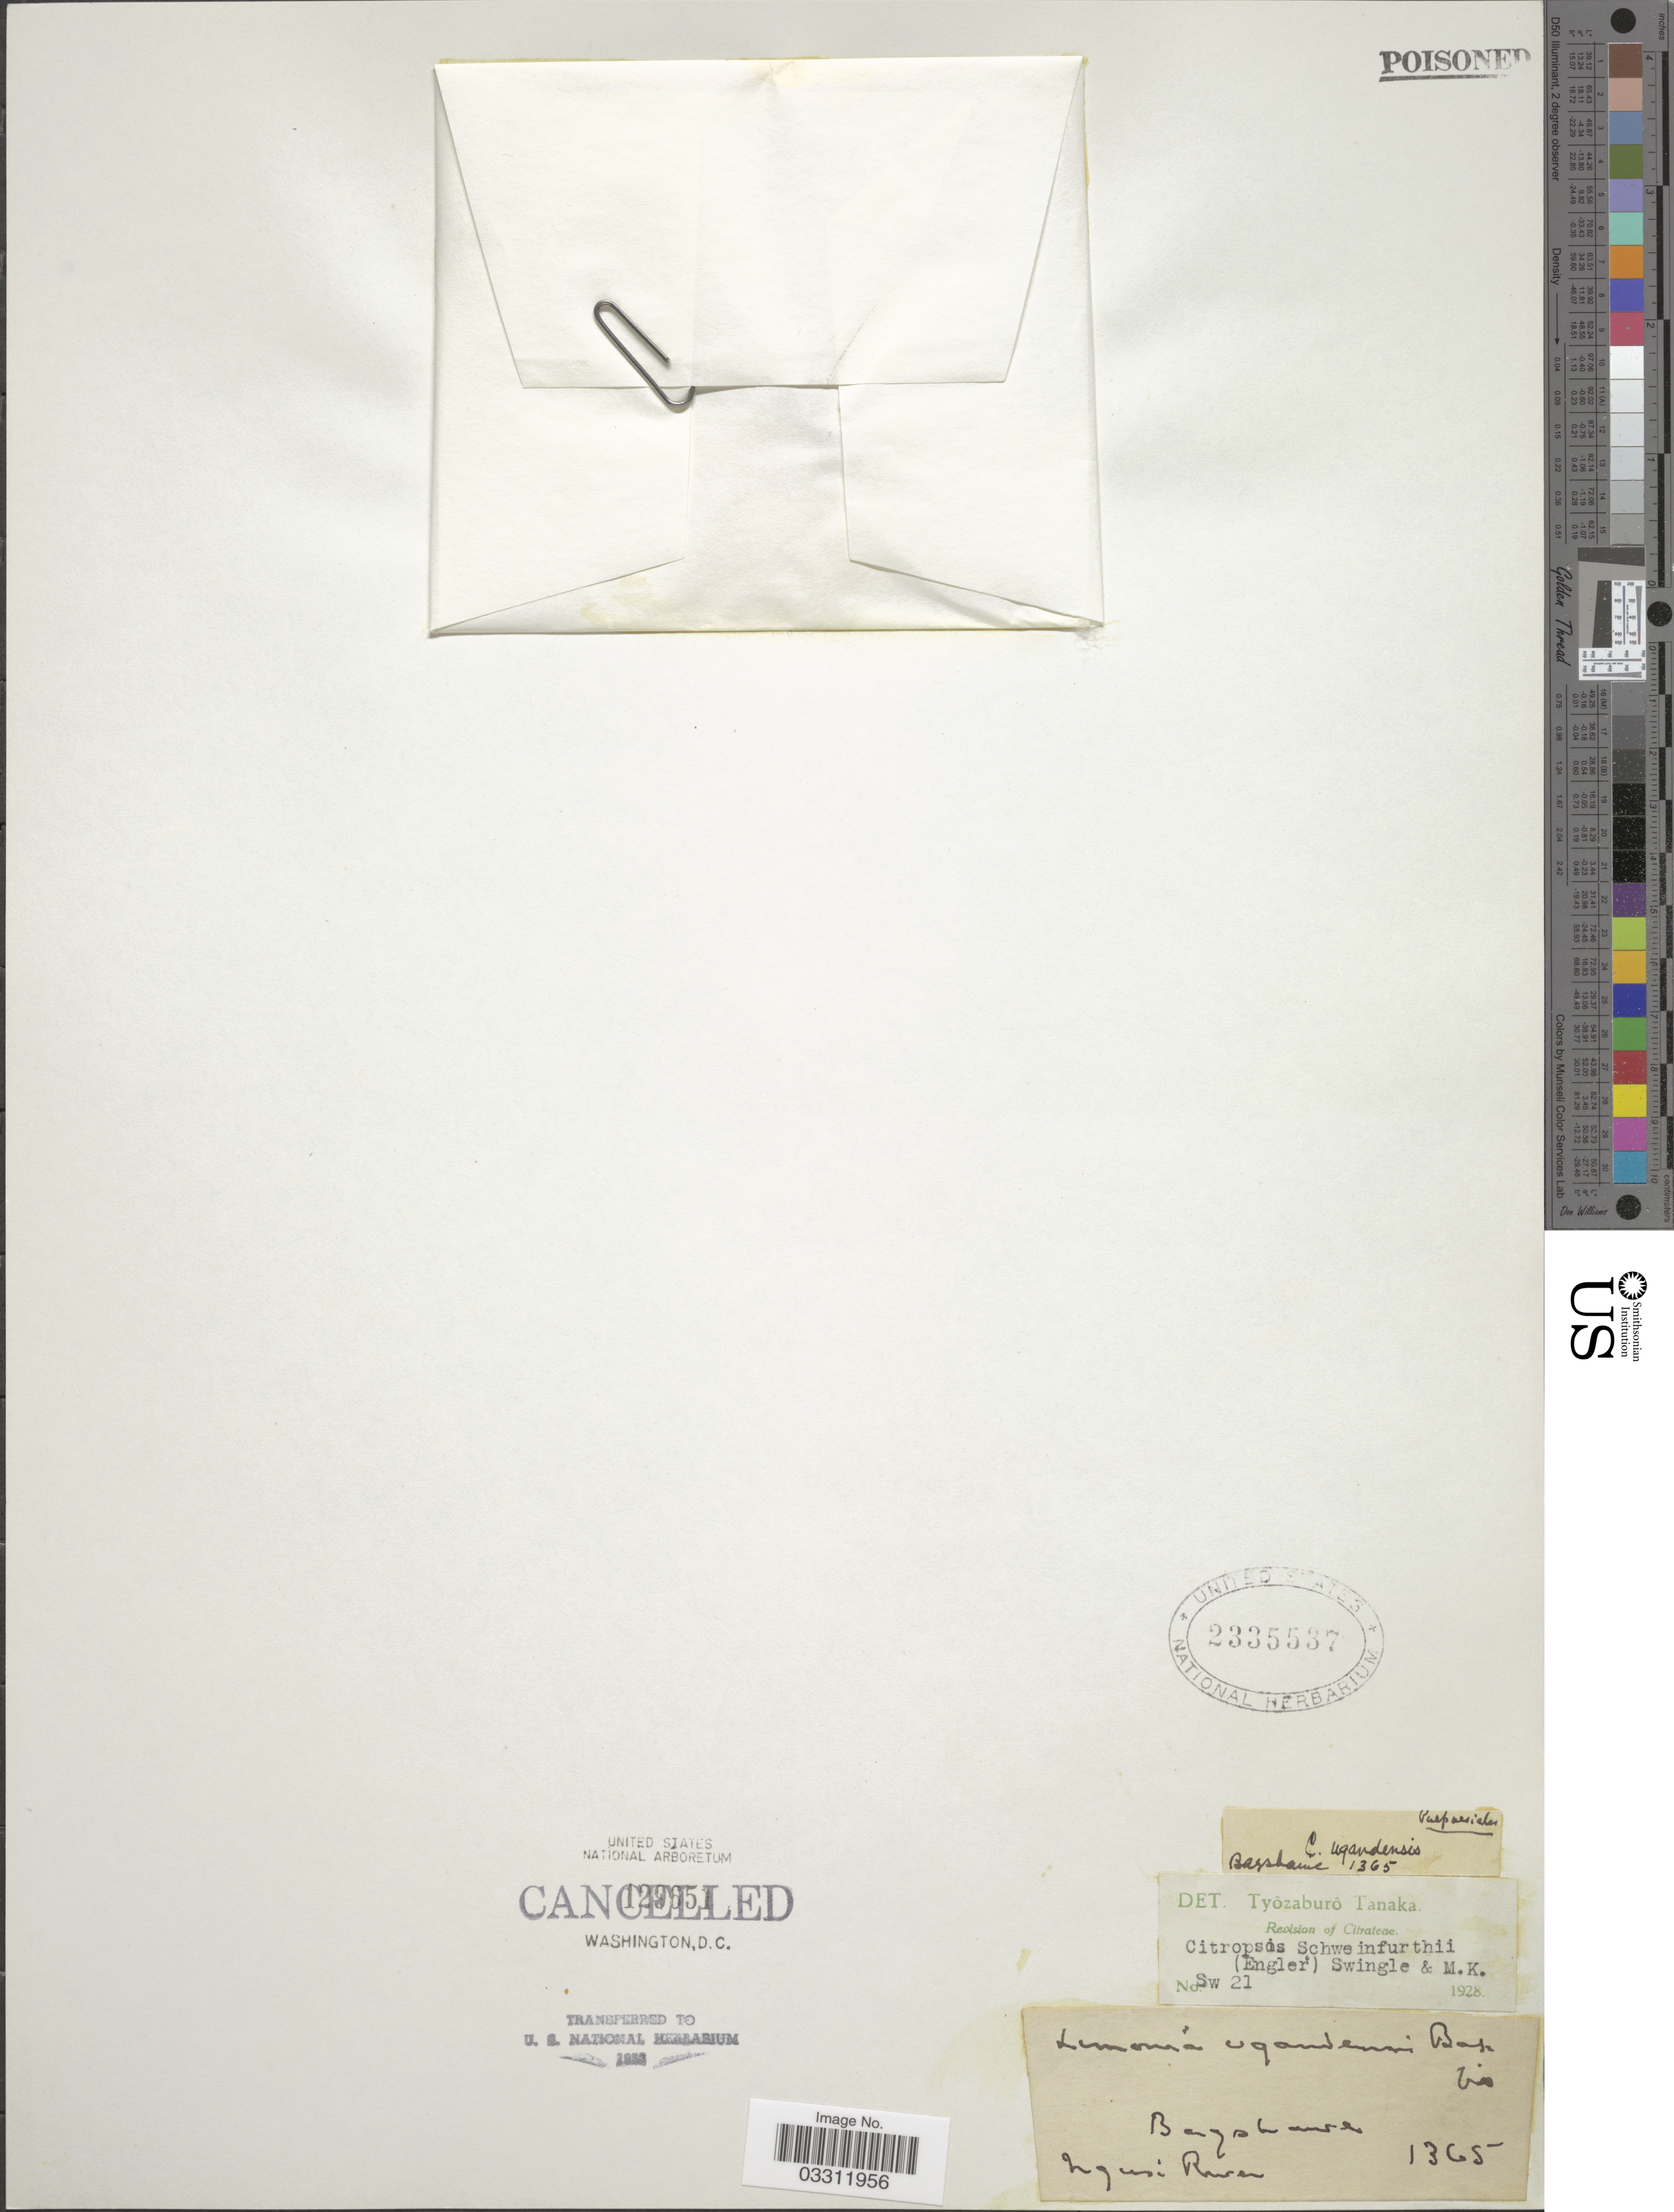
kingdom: Plantae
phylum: Tracheophyta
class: Magnoliopsida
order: Sapindales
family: Rutaceae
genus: Limonia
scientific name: Limonia ugandensis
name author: Baker f.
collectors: Bagshawe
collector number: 1365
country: Uganda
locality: Ngusi River.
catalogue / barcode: US 2335537